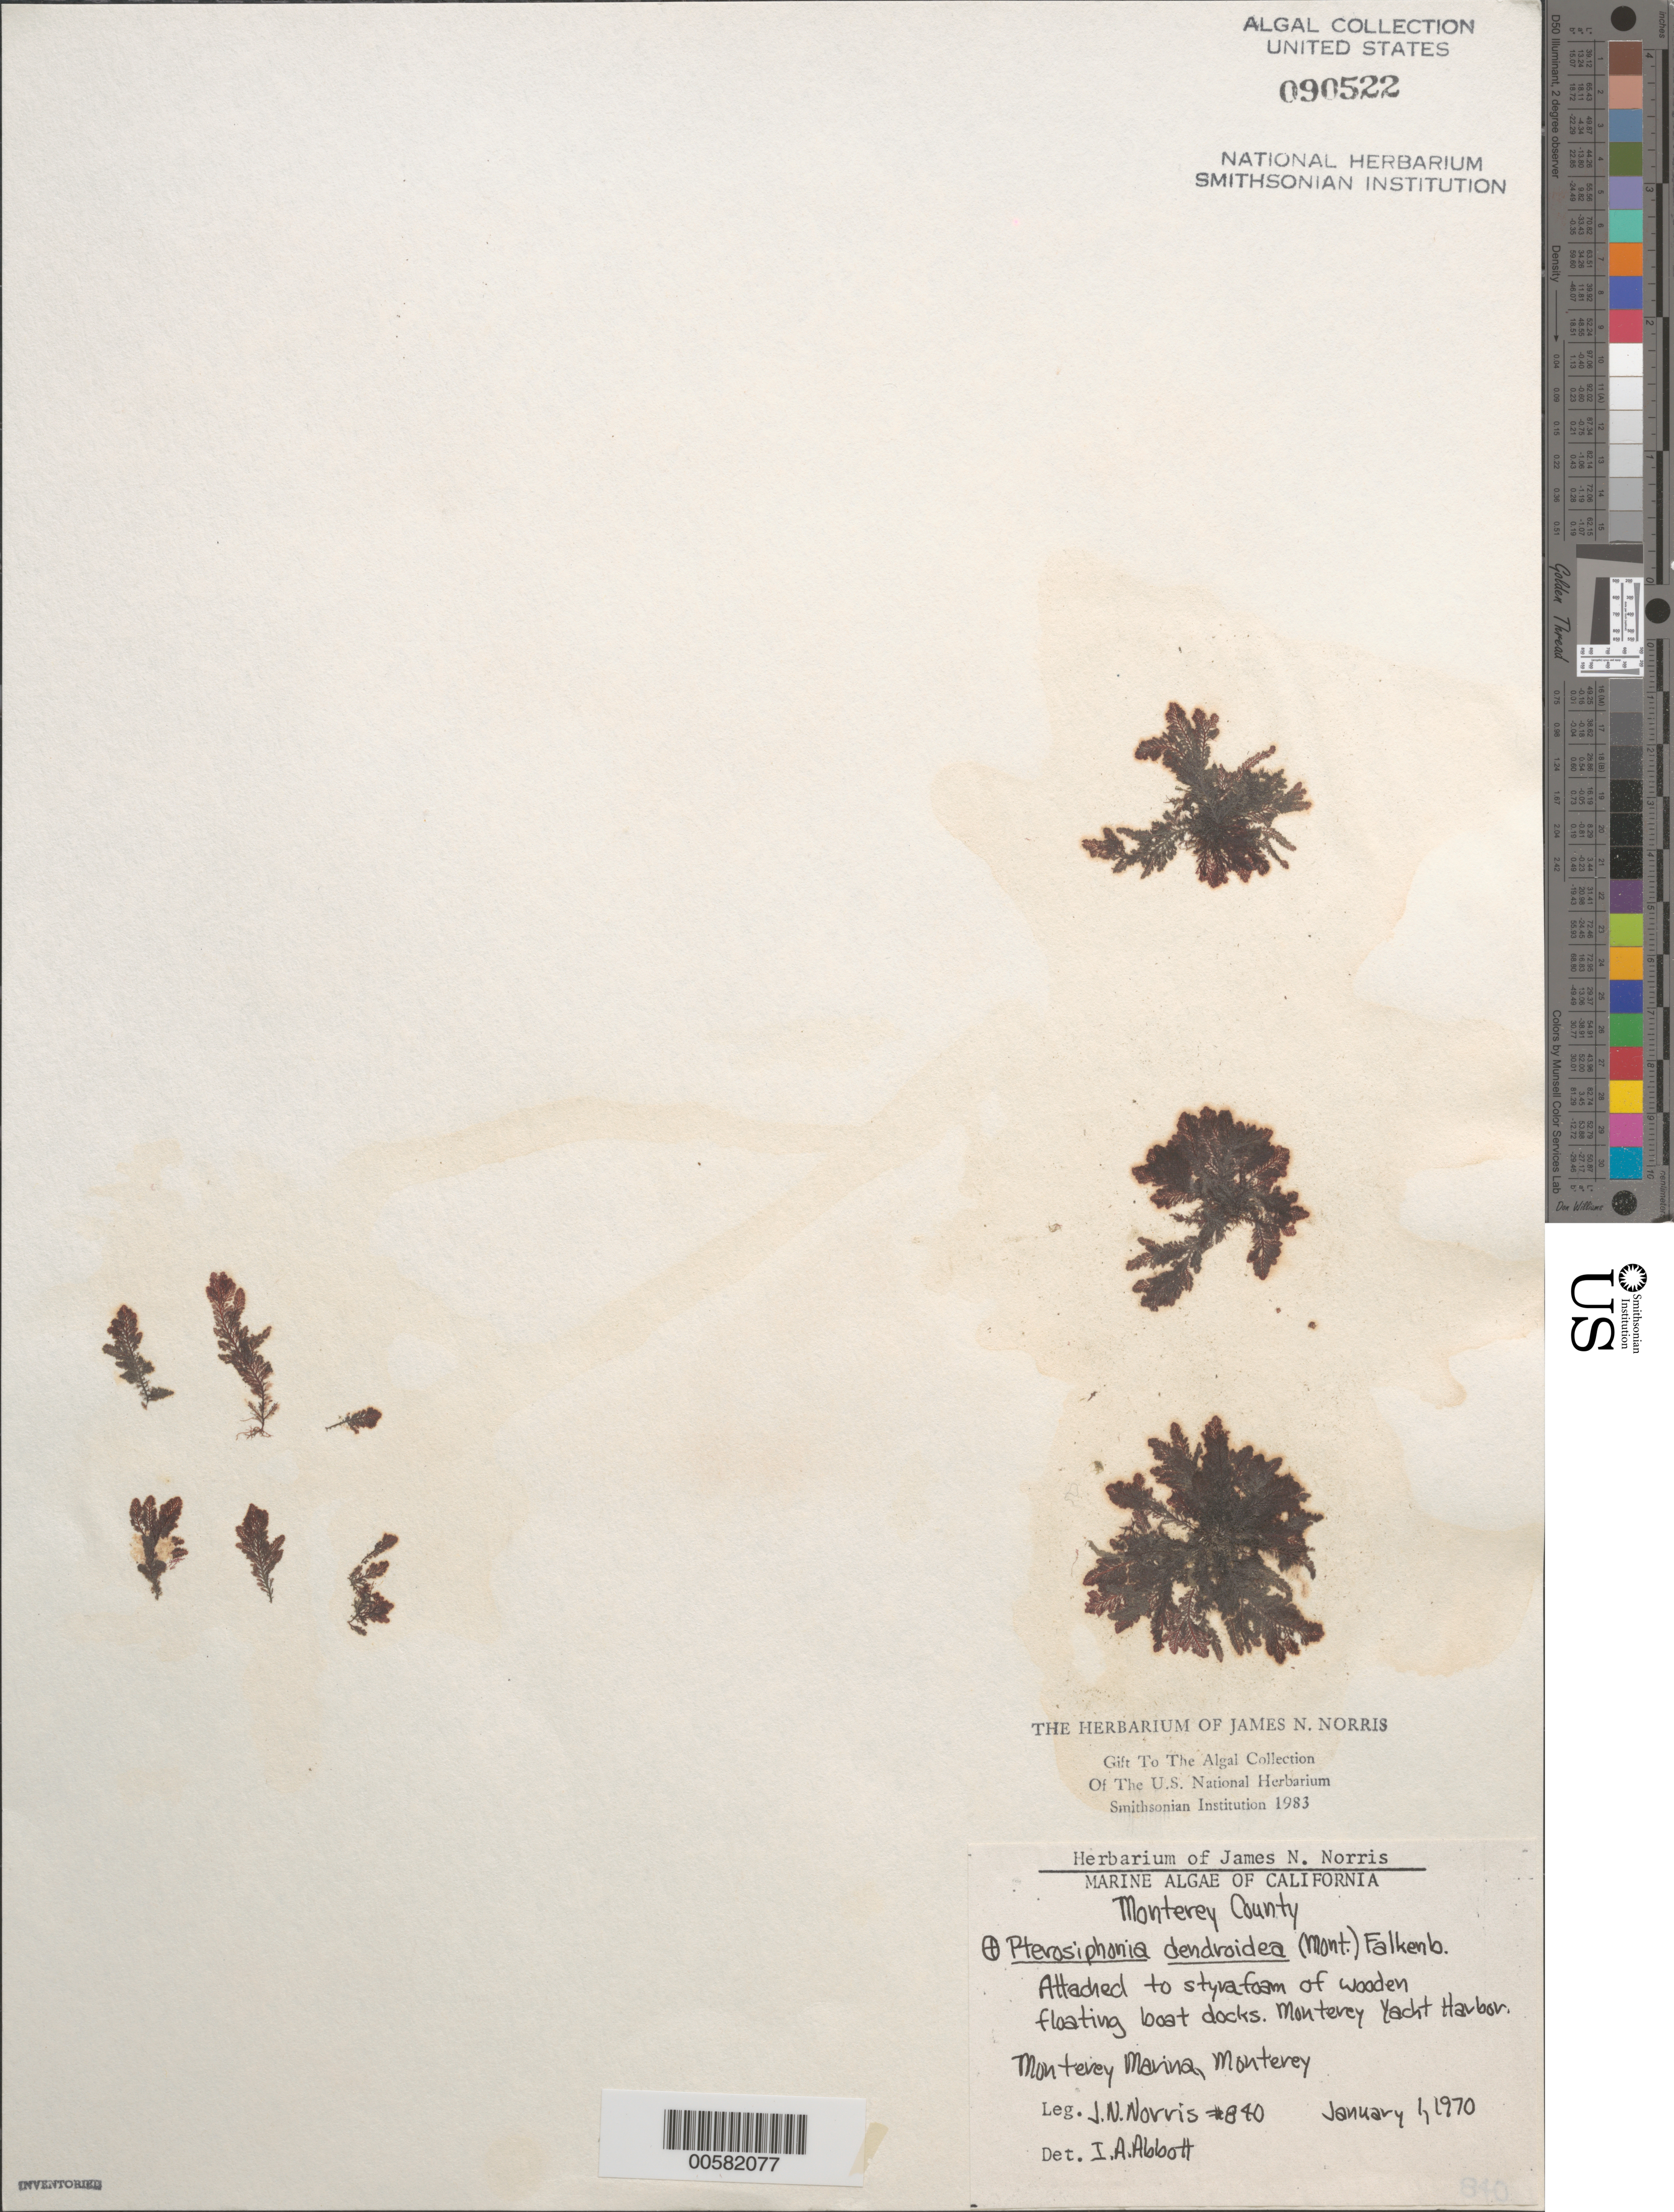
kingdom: Plantae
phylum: Rhodophyta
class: Florideophyceae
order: Ceramiales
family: Rhodomelaceae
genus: Symphyocladiella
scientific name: Symphyocladiella dendroidea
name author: (Montagne) Bustamante et al.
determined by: Algae name updating Project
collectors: J. N. Norris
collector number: JN-840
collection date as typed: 01 Jan 1970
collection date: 1970-01-01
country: United States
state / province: California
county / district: Monterey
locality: Monterey Yacht Harbor, Monterey Marina, Monterey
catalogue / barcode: US 90522